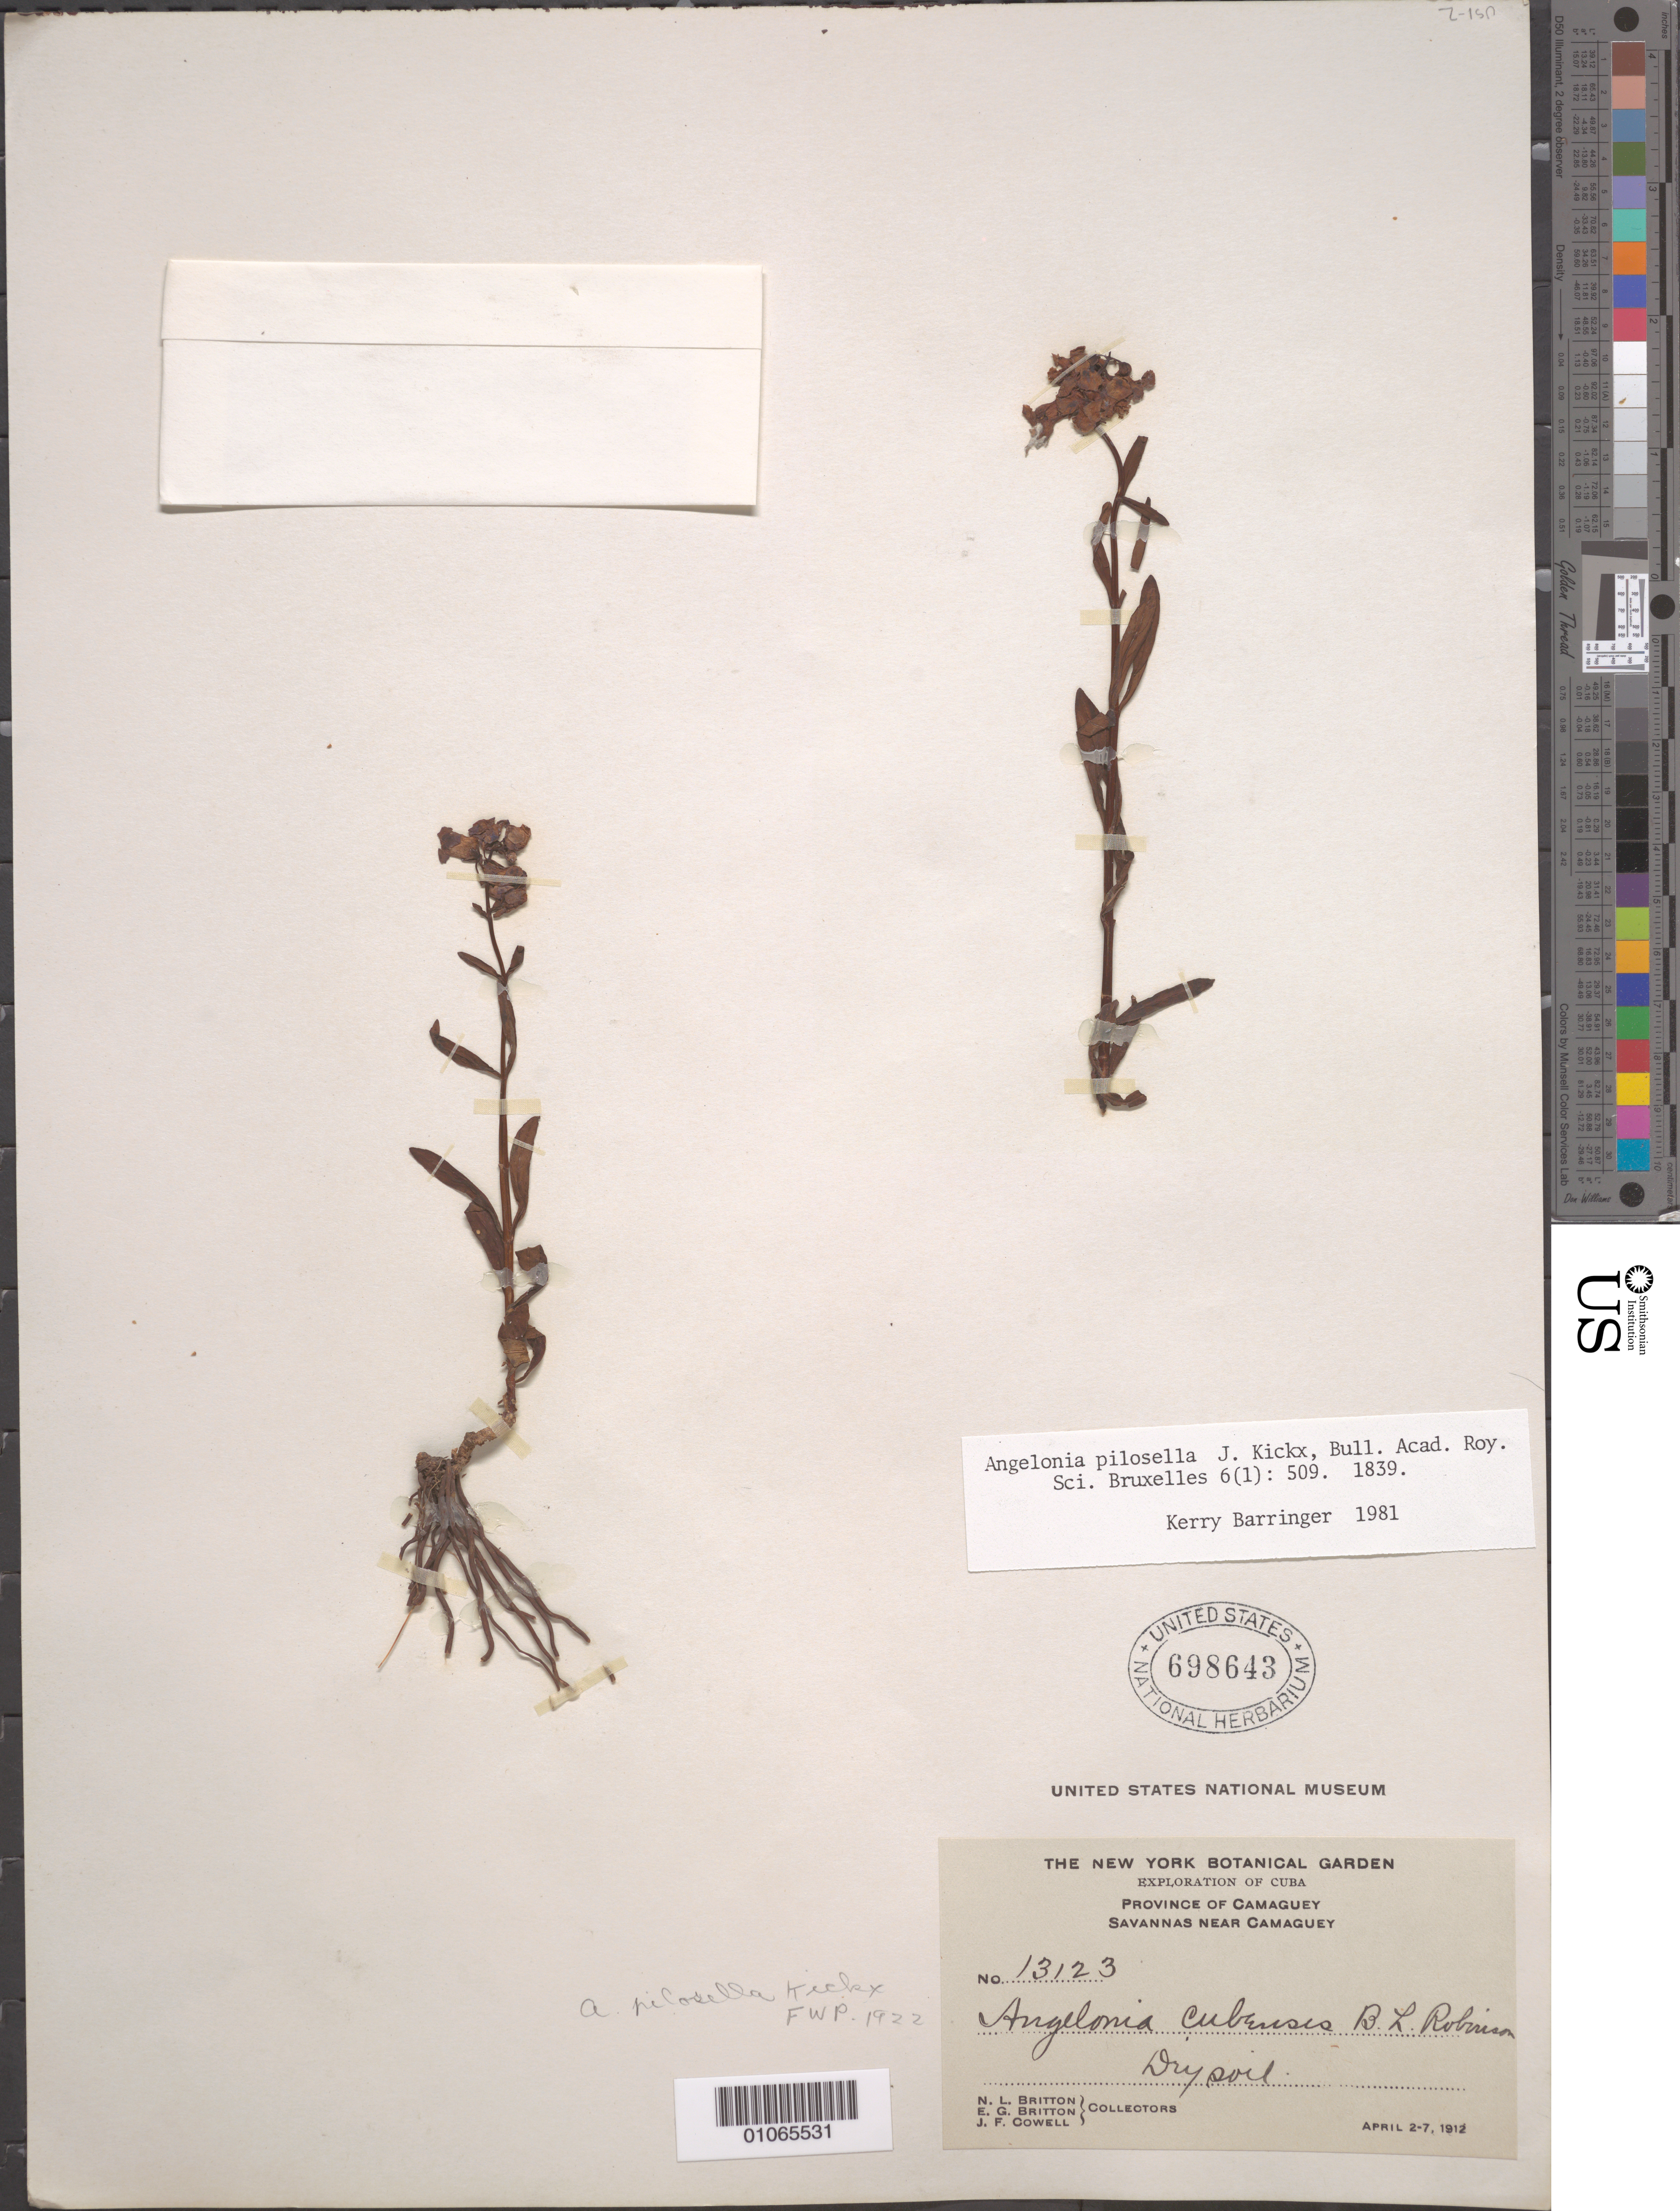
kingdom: Plantae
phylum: Tracheophyta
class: Magnoliopsida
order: Lamiales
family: Plantaginaceae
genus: Angelonia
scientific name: Angelonia pilosella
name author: J. Kickx f.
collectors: N. Britton, E. G. Britton & J. F. Cowell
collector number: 13123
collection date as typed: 02 Apr 1912 to 07 Apr 1912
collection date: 1912-04-02/1912-04-07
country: Cuba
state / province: Camagüey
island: Cuba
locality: Savannas near Camaguey Dry soil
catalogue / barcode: US 698643